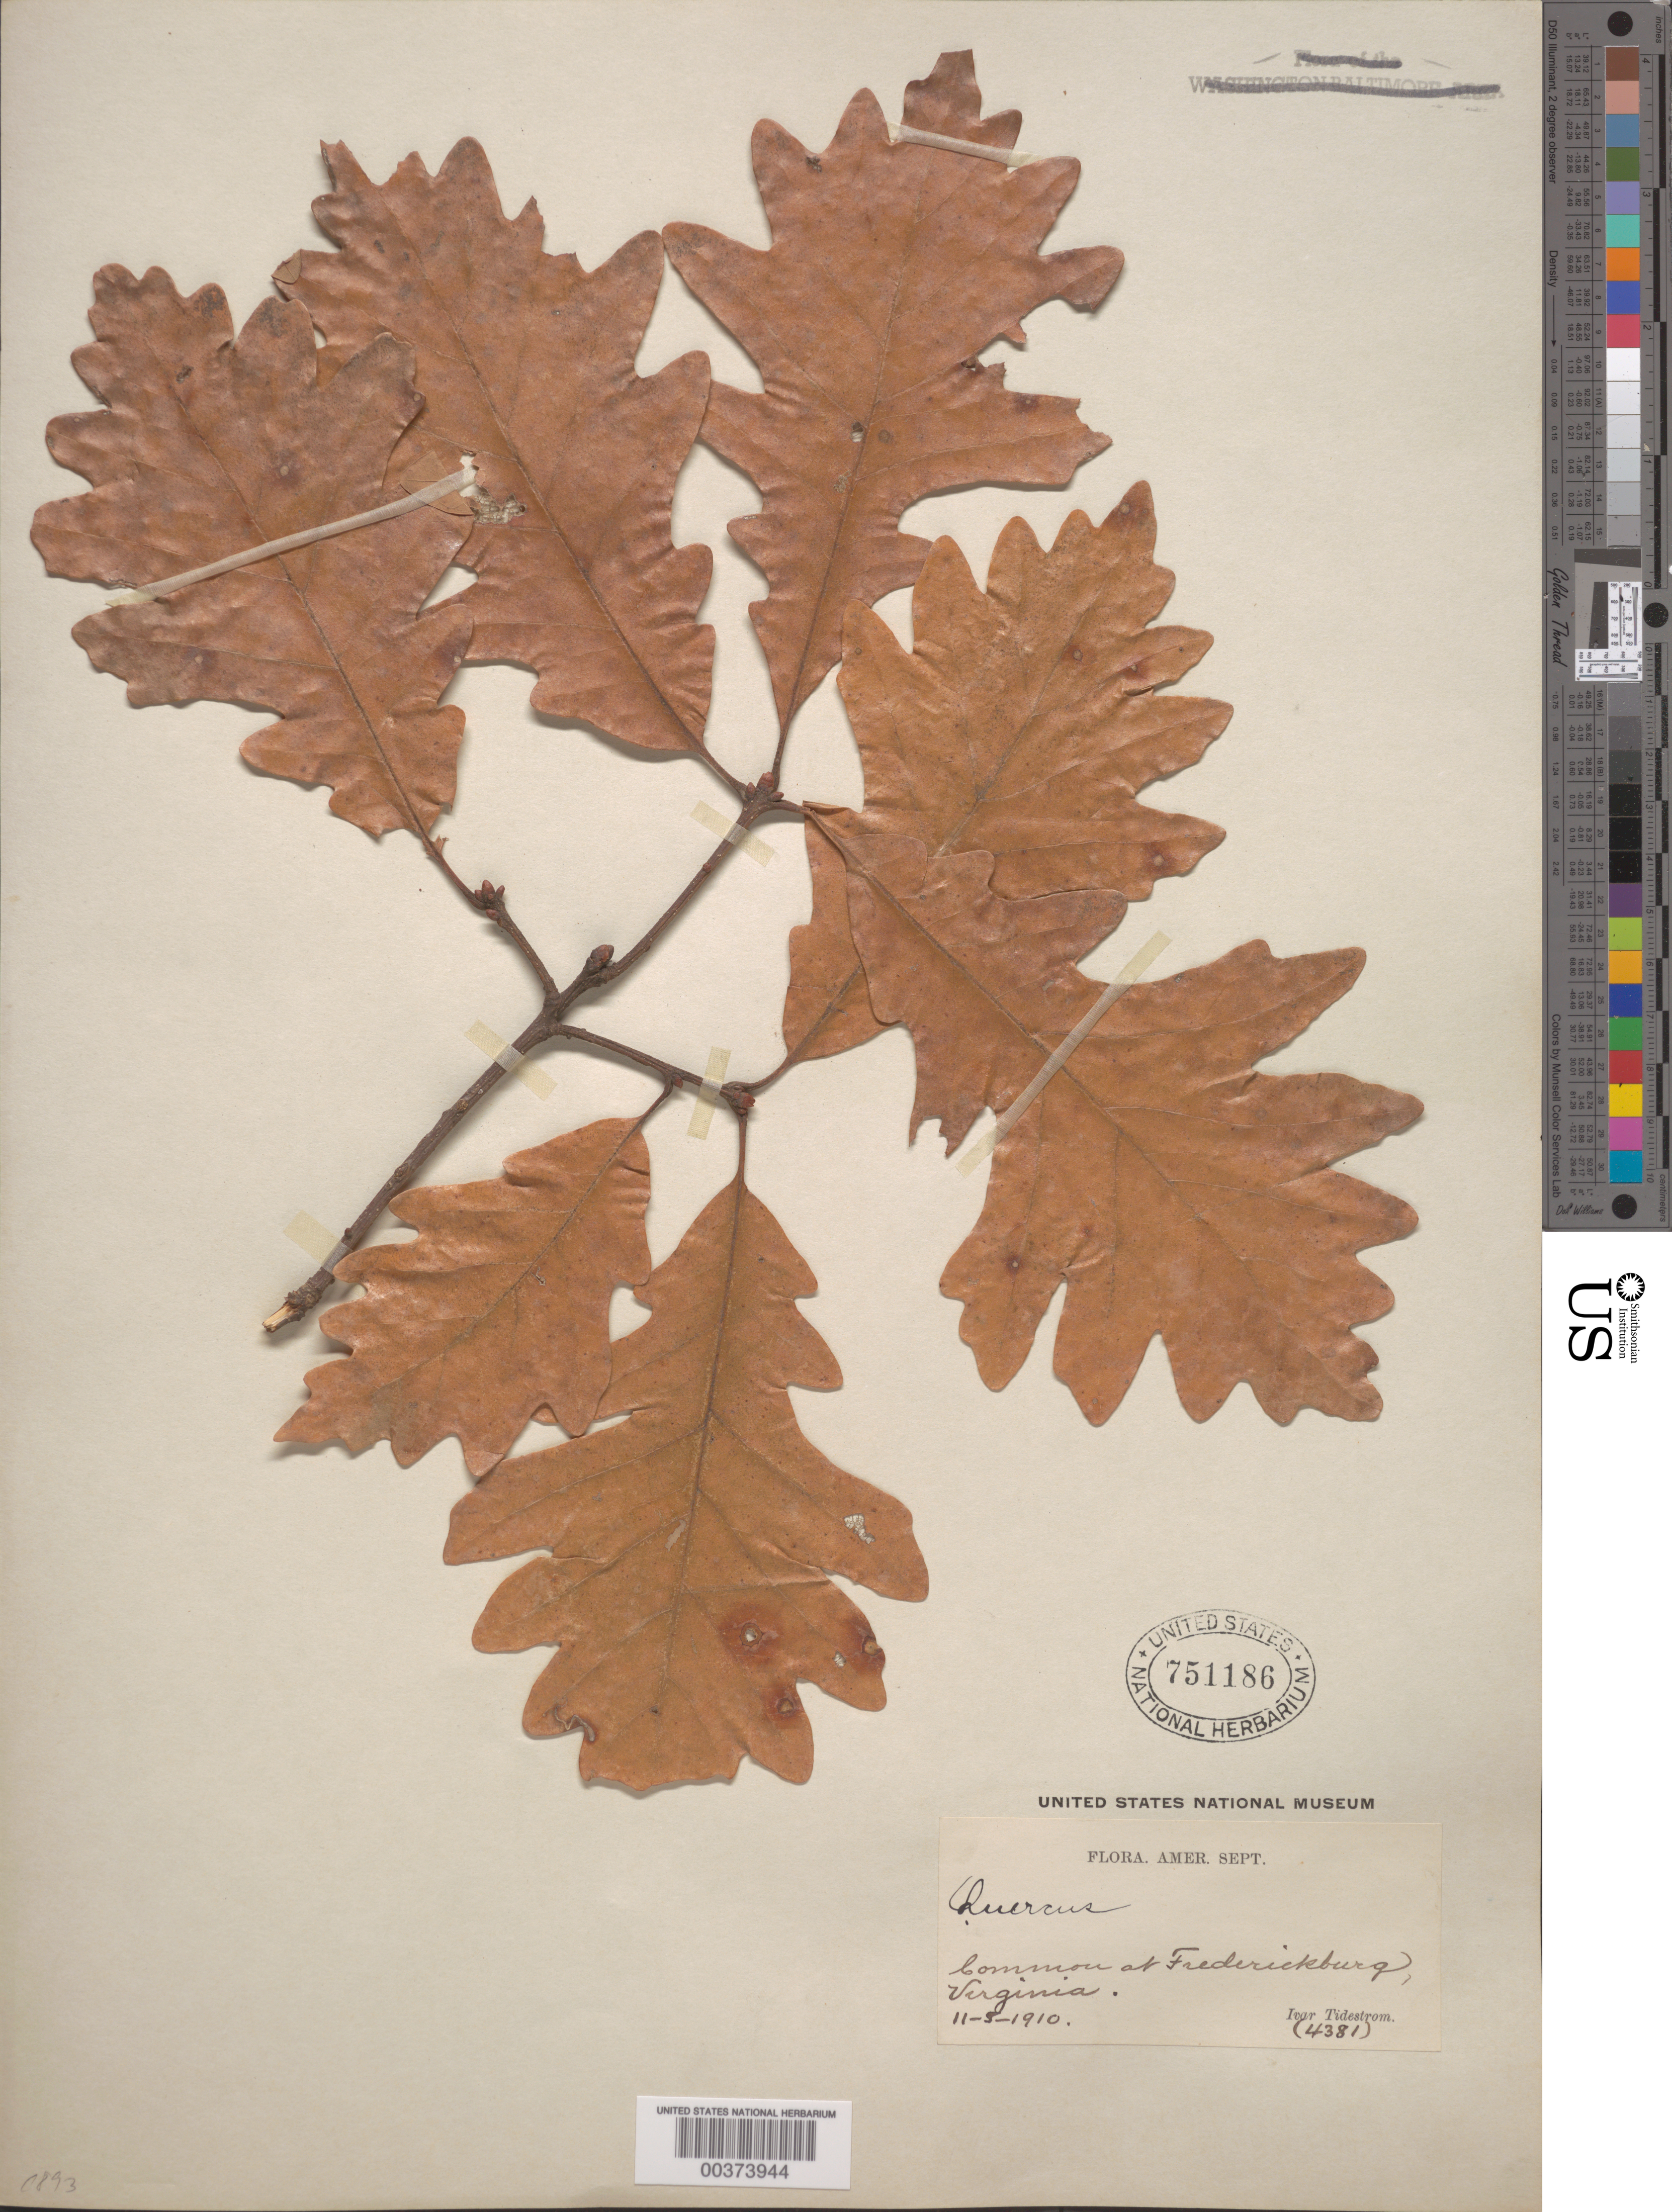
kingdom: Plantae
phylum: Tracheophyta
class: Magnoliopsida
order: Fagales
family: Fagaceae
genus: Quercus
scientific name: Quercus sp.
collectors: I. F. Tidestrom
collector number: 4381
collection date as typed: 05 Nov 1910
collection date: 1910-11-05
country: United States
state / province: Virginia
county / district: City of Fredericksburg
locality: Fredericksburg. [within Spotsylvania County]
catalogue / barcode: US 751186